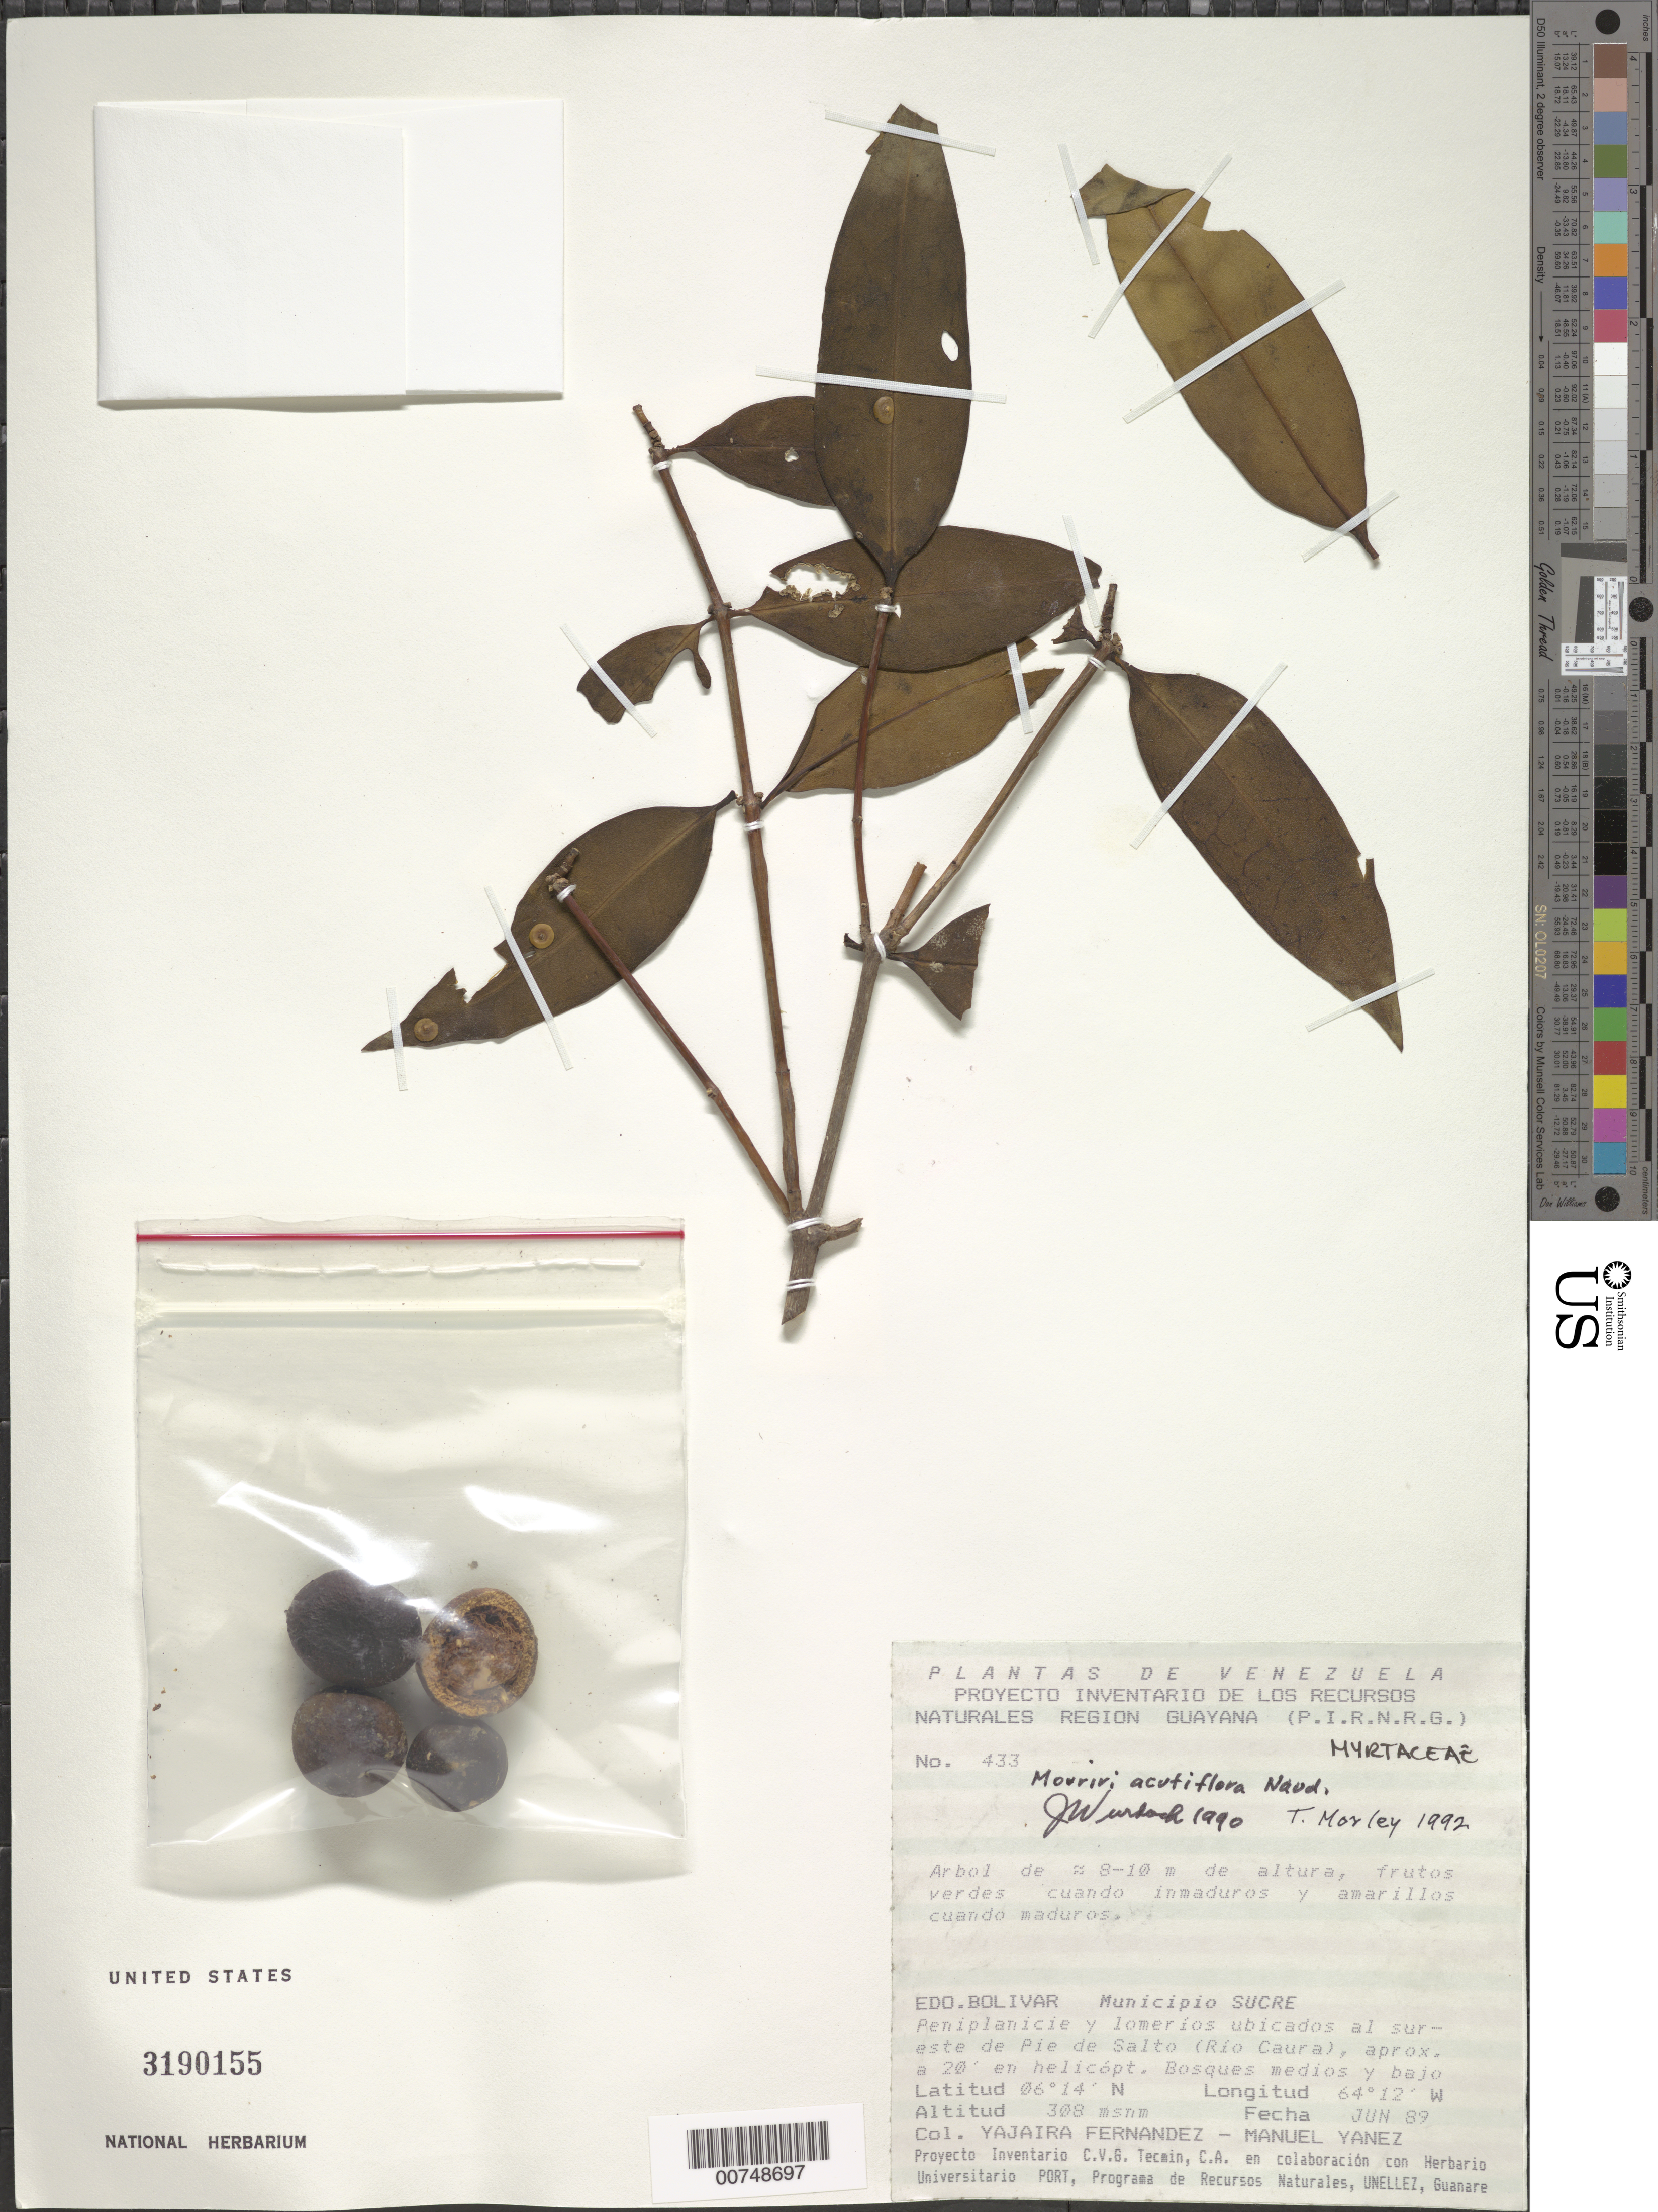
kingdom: Plantae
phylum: Tracheophyta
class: Magnoliopsida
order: Myrtales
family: Melastomataceae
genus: Mouriri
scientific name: Mouriri acutiflora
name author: Naudin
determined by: Morley, T.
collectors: Y. Fernandez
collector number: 433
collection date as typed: Jun-89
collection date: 1989-06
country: Venezuela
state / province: Bolívar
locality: Mun. Sucre, SE of Pie de Salto, aprox a 20' en helicopter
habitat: Peniplanicie y lomerios ubicados; bosques medios y bajo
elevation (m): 308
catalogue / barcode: US 3190155